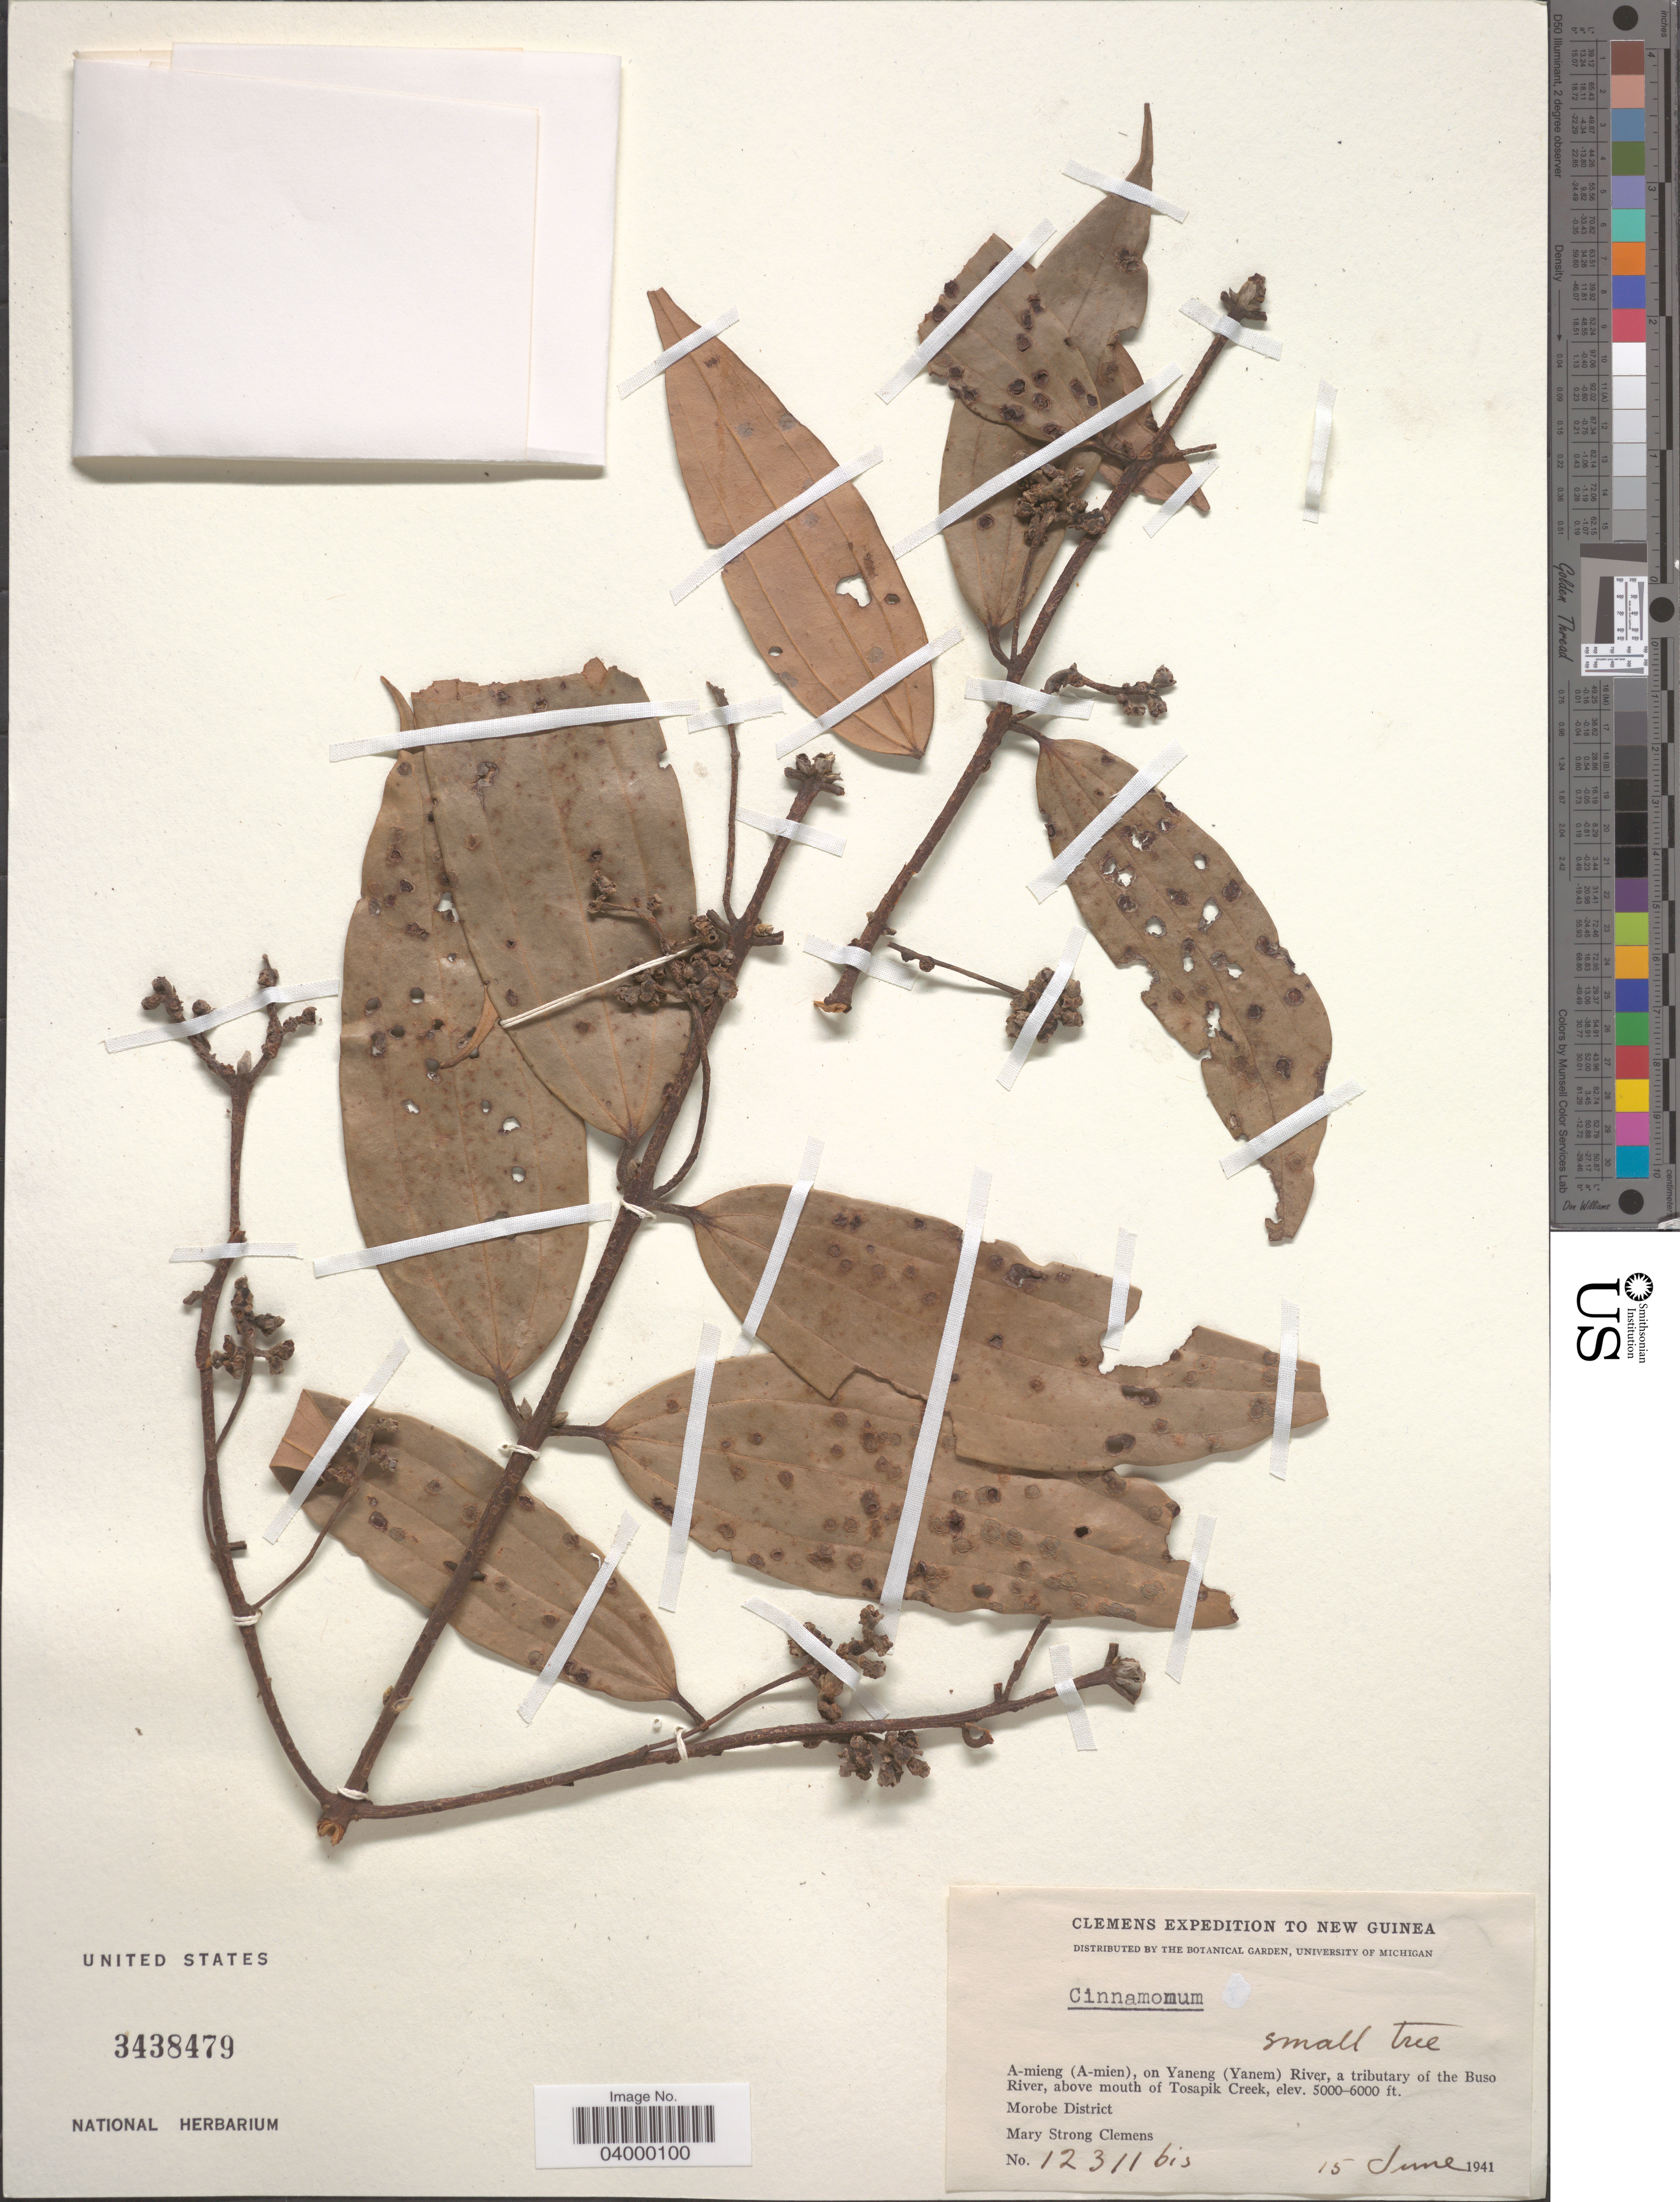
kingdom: Plantae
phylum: Tracheophyta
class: Magnoliopsida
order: Laurales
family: Lauraceae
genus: Cinnamomum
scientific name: Cinnamomum sp.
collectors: M. S. Clemens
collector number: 12311 bis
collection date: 1941-06-15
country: Papua New Guinea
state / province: Morobe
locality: New Guinea. A-mieng (A-mien), on Yaneng (Yanem) River, a tributary of the Buso River, above mouth of Tosapik Creek. Morobe District.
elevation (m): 1524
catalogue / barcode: US 3438479